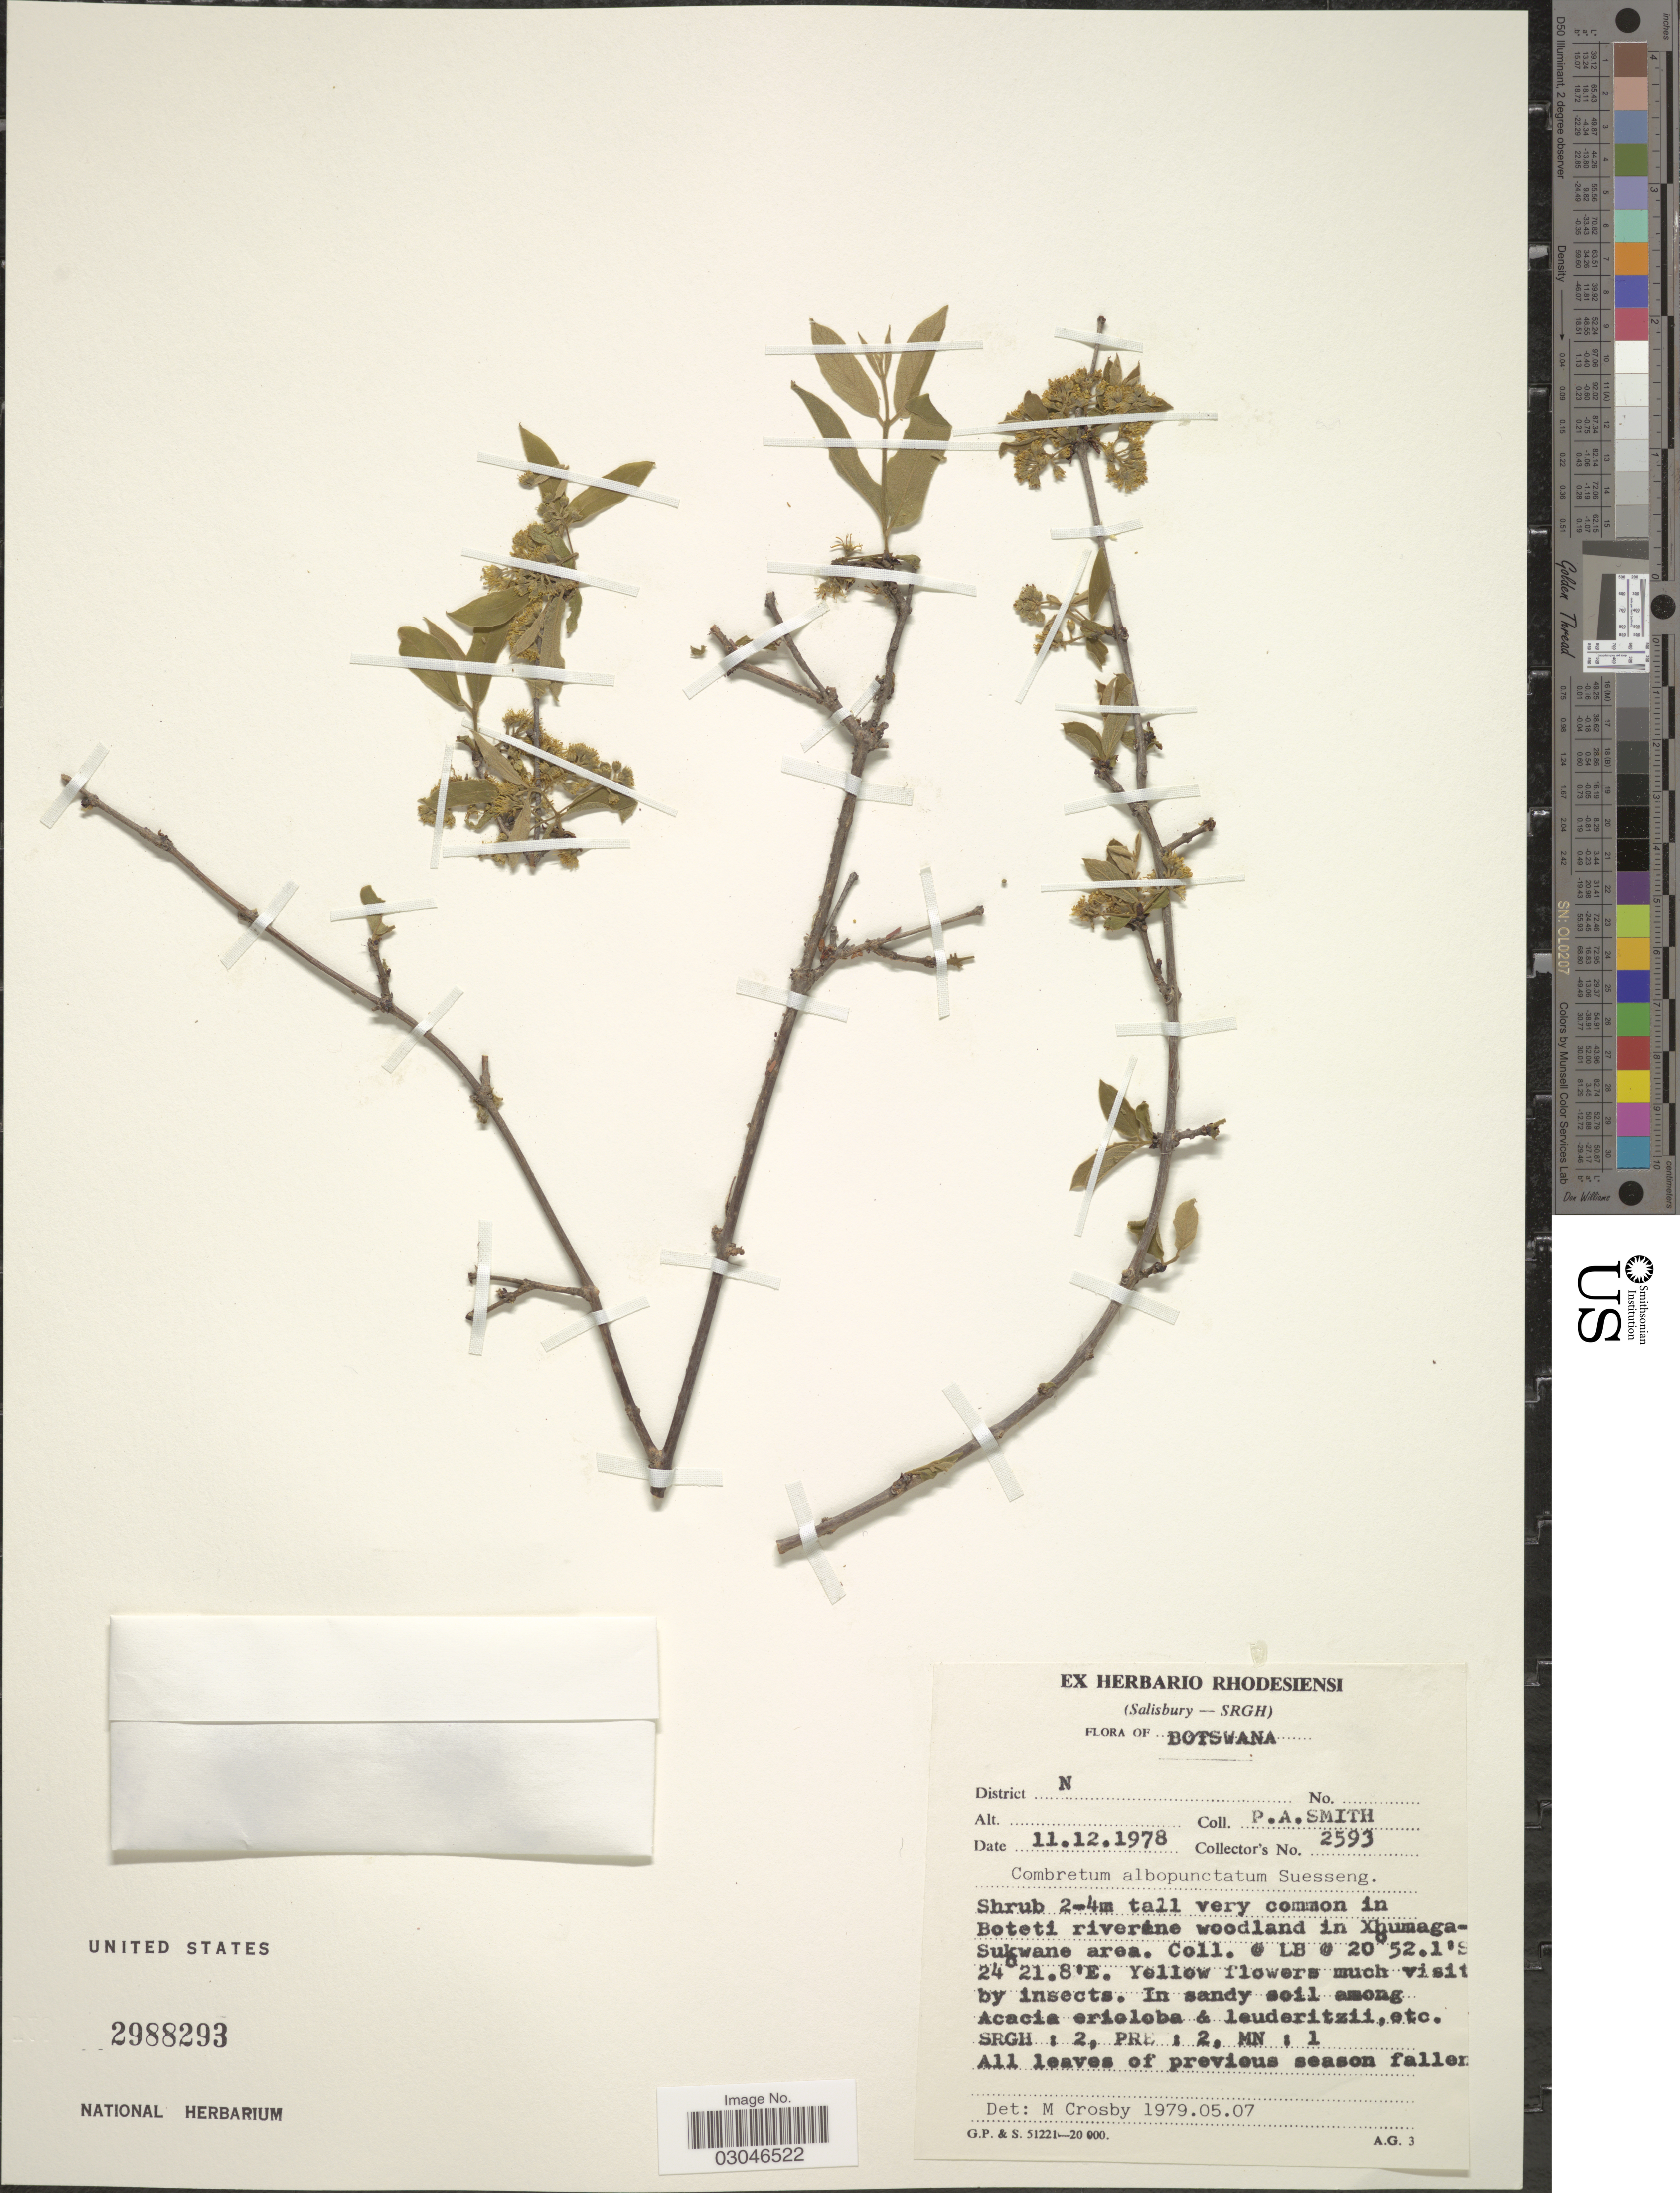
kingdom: Plantae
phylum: Tracheophyta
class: Magnoliopsida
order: Myrtales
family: Combretaceae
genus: Combretum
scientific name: Combretum albopunctatum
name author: Suess.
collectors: P. Smith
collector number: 2593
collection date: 1978-12-11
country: Botswana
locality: District N. In Xhumaga-Sukwane area.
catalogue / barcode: US 2988293